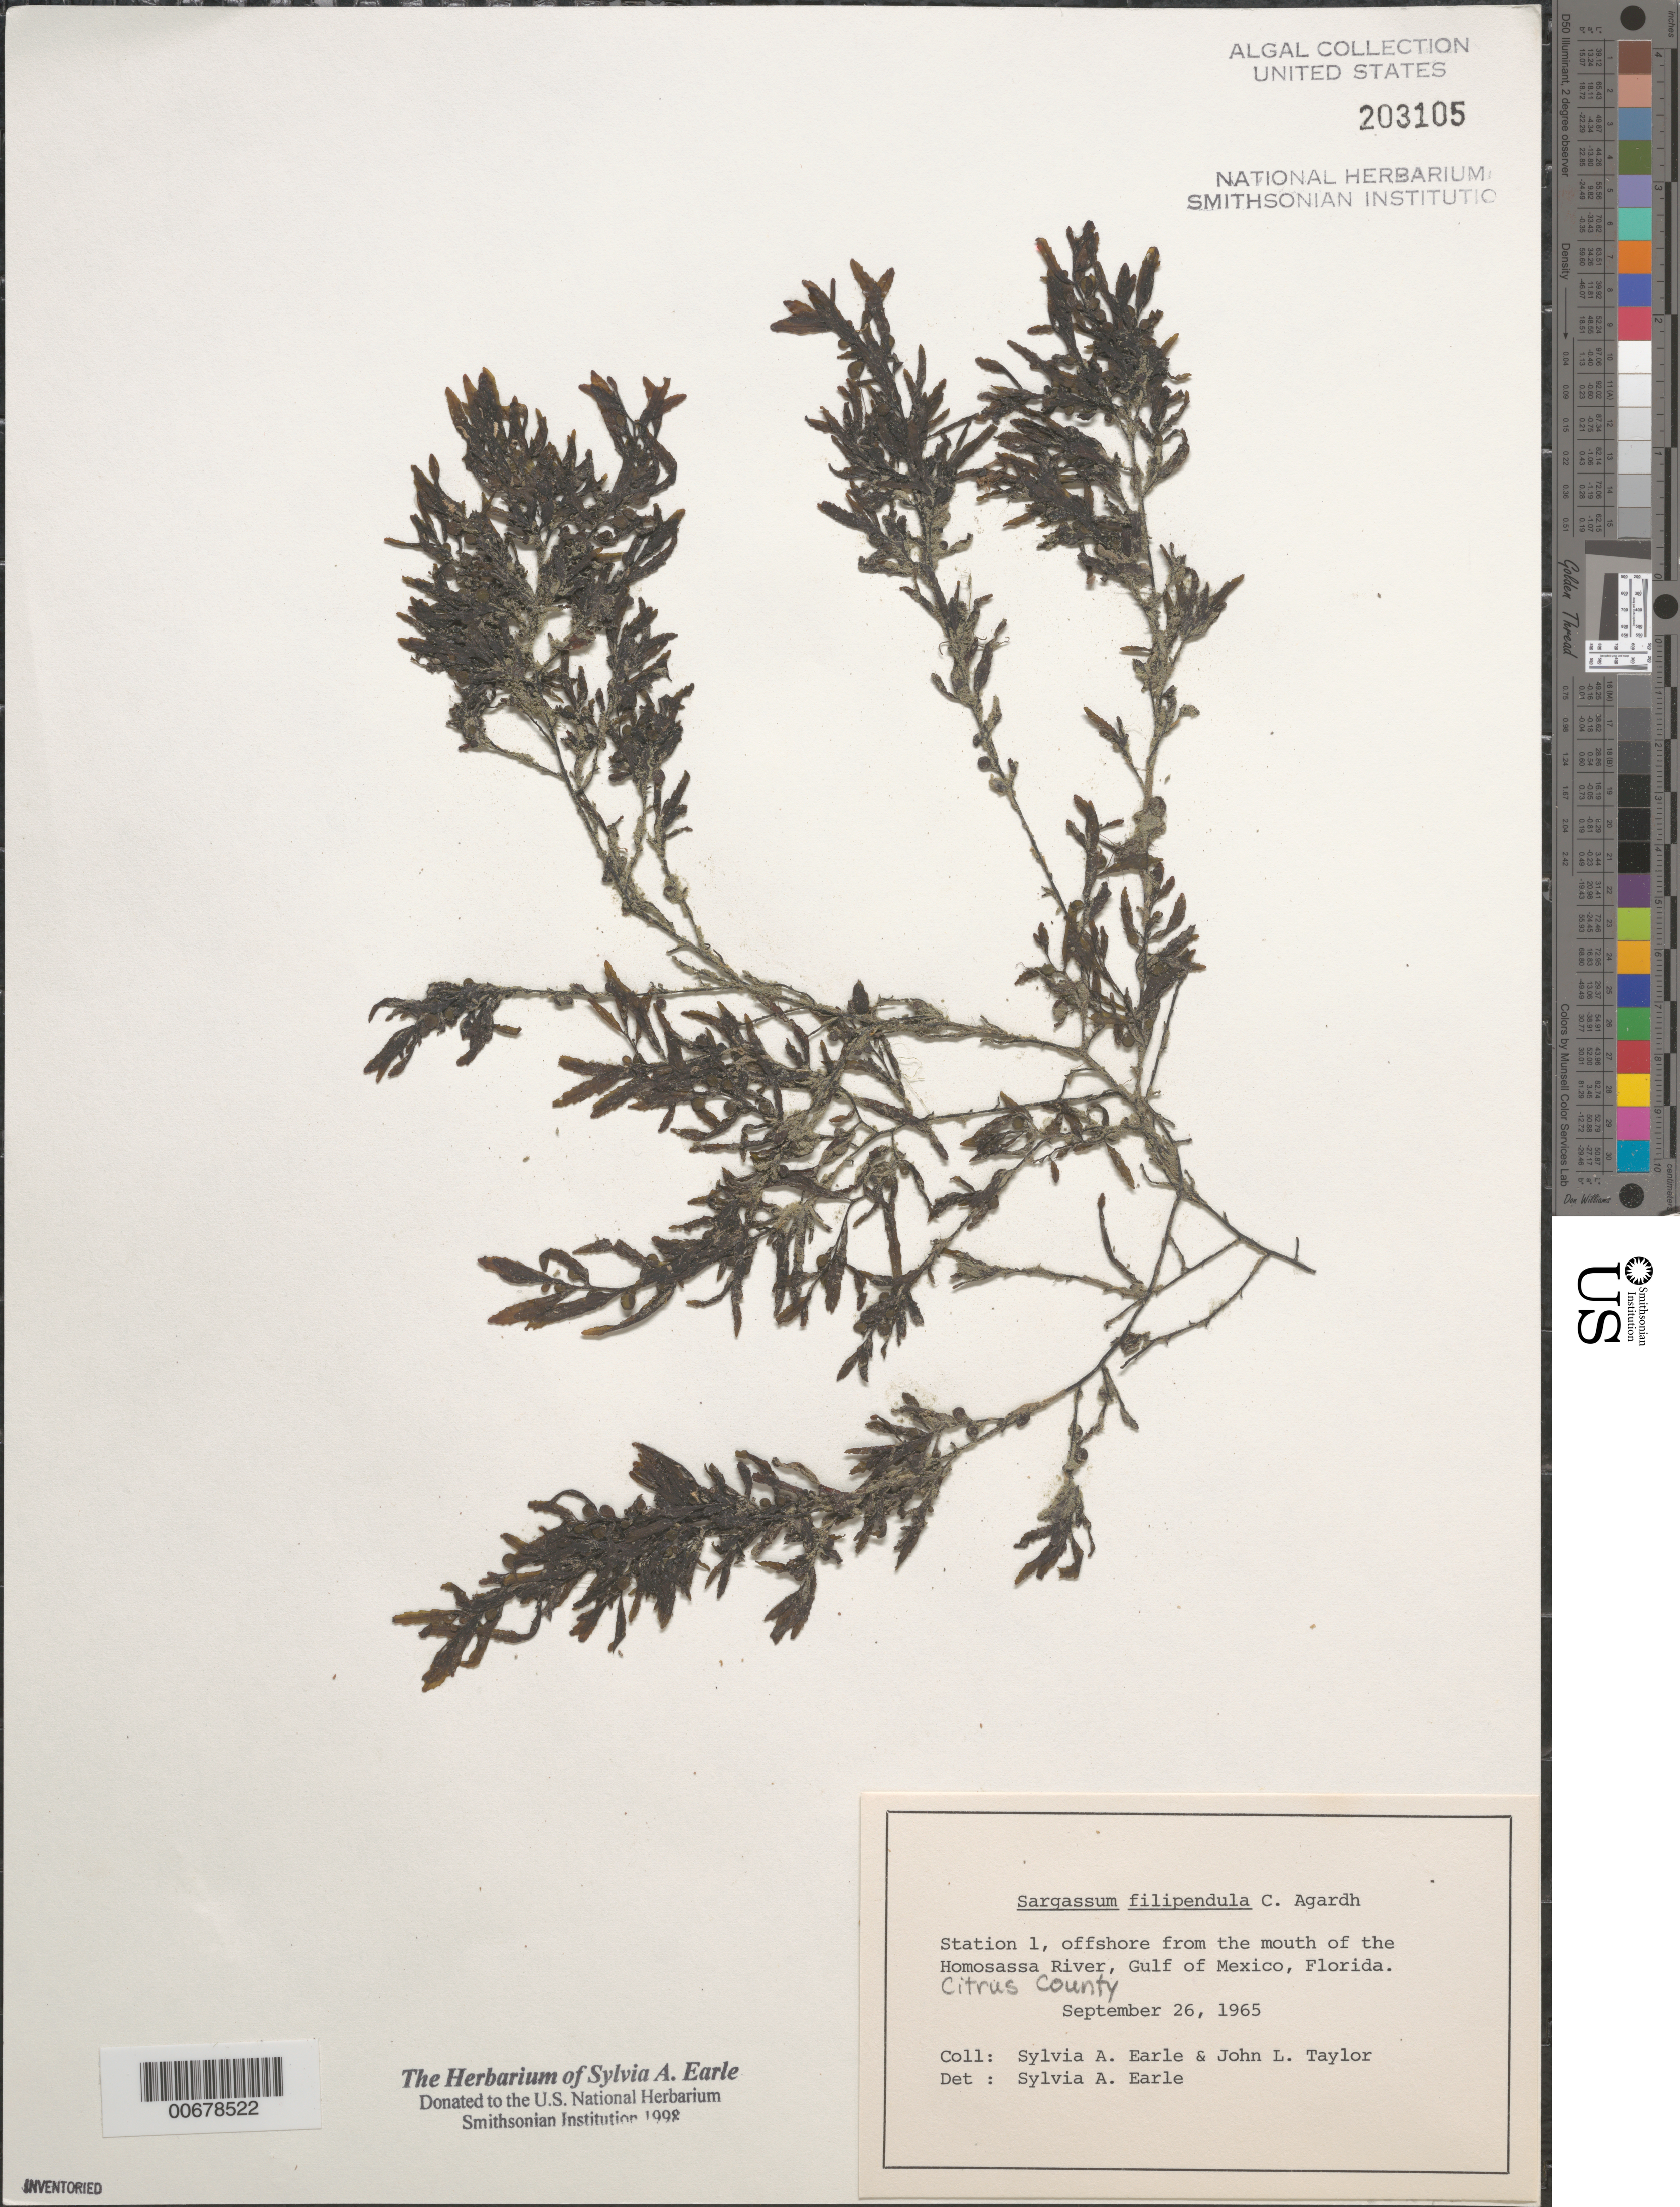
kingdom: Chromista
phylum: Ochrophyta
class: Phaeophyceae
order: Fucales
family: Sargassaceae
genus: Sargassum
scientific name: Sargassum filipendula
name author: C. Agardh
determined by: Earle, S. A.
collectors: S. A. Earle & J. L. Taylor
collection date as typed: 26 Sep 1965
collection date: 1965-09-26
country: United States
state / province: Florida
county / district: Citrus County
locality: Station 1, off Homosassa River mouth, Gulf of Mexico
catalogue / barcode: US 203105